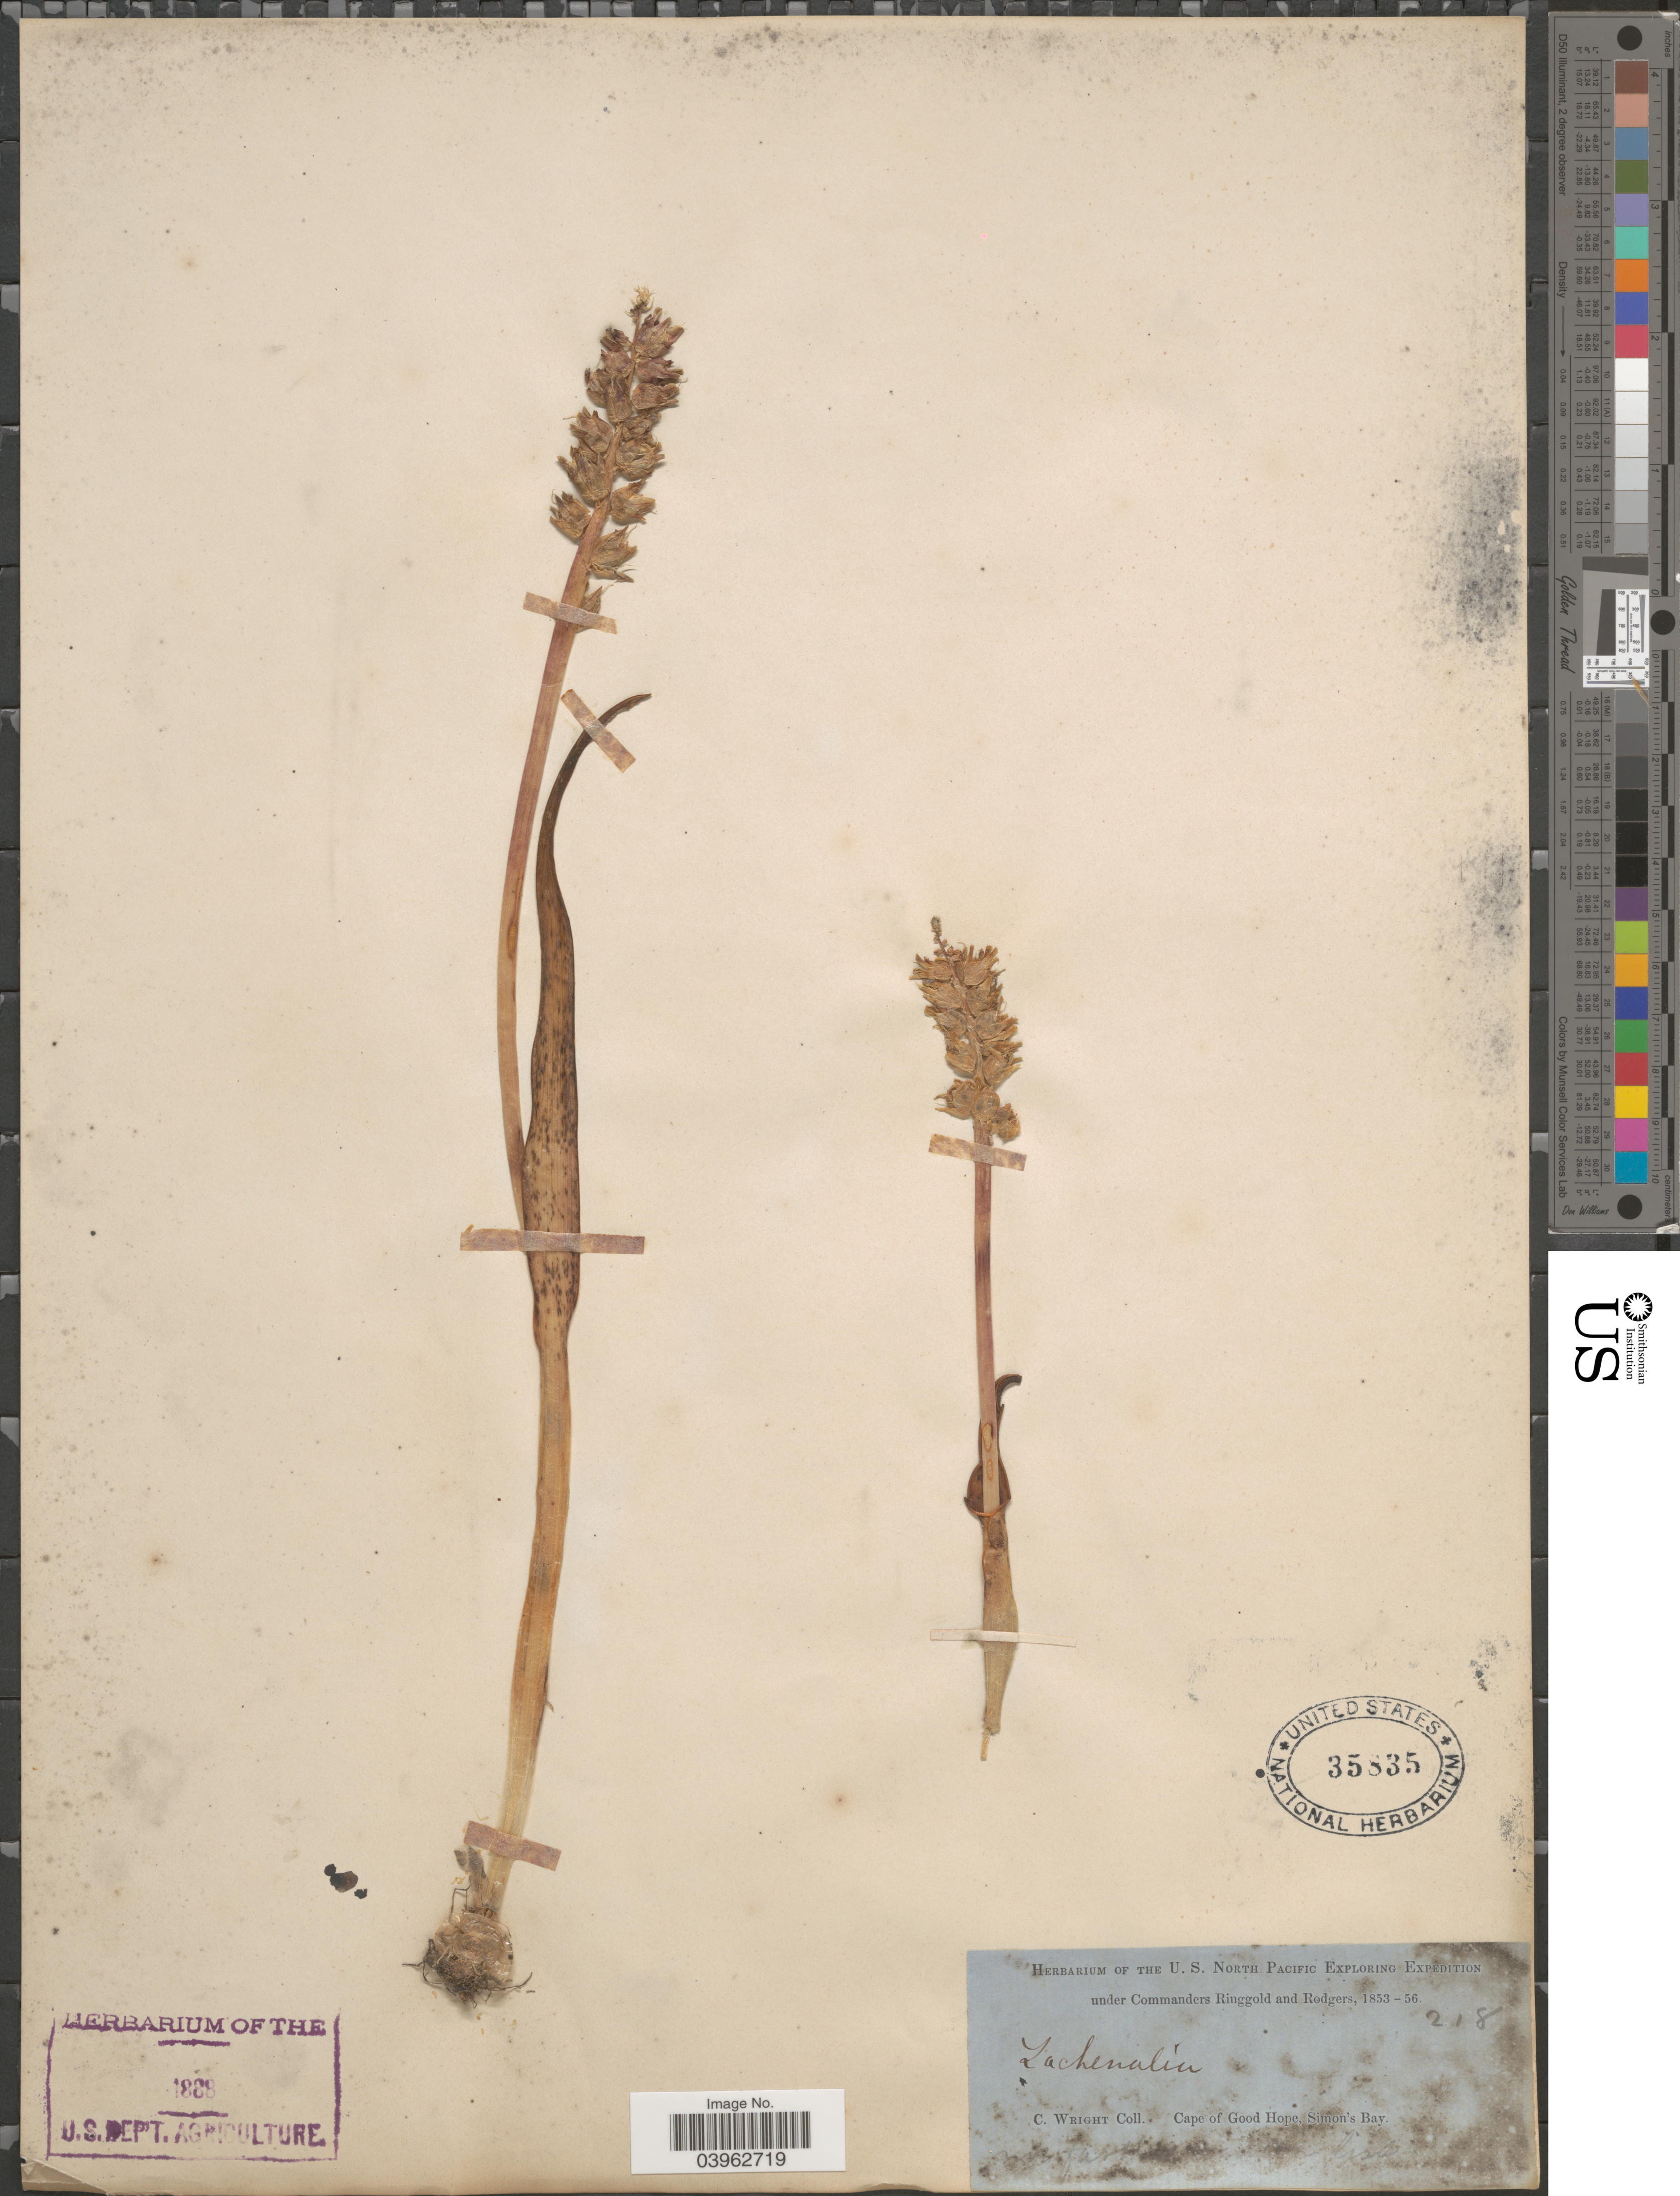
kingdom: Plantae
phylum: Tracheophyta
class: Liliopsida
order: Asparagales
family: Asparagaceae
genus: Lachenalia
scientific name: Lachenalia sp.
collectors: C. Wright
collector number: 218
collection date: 1853/1856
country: South Africa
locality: Cape of Good Hope, Simon's Bay.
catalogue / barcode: US 35835